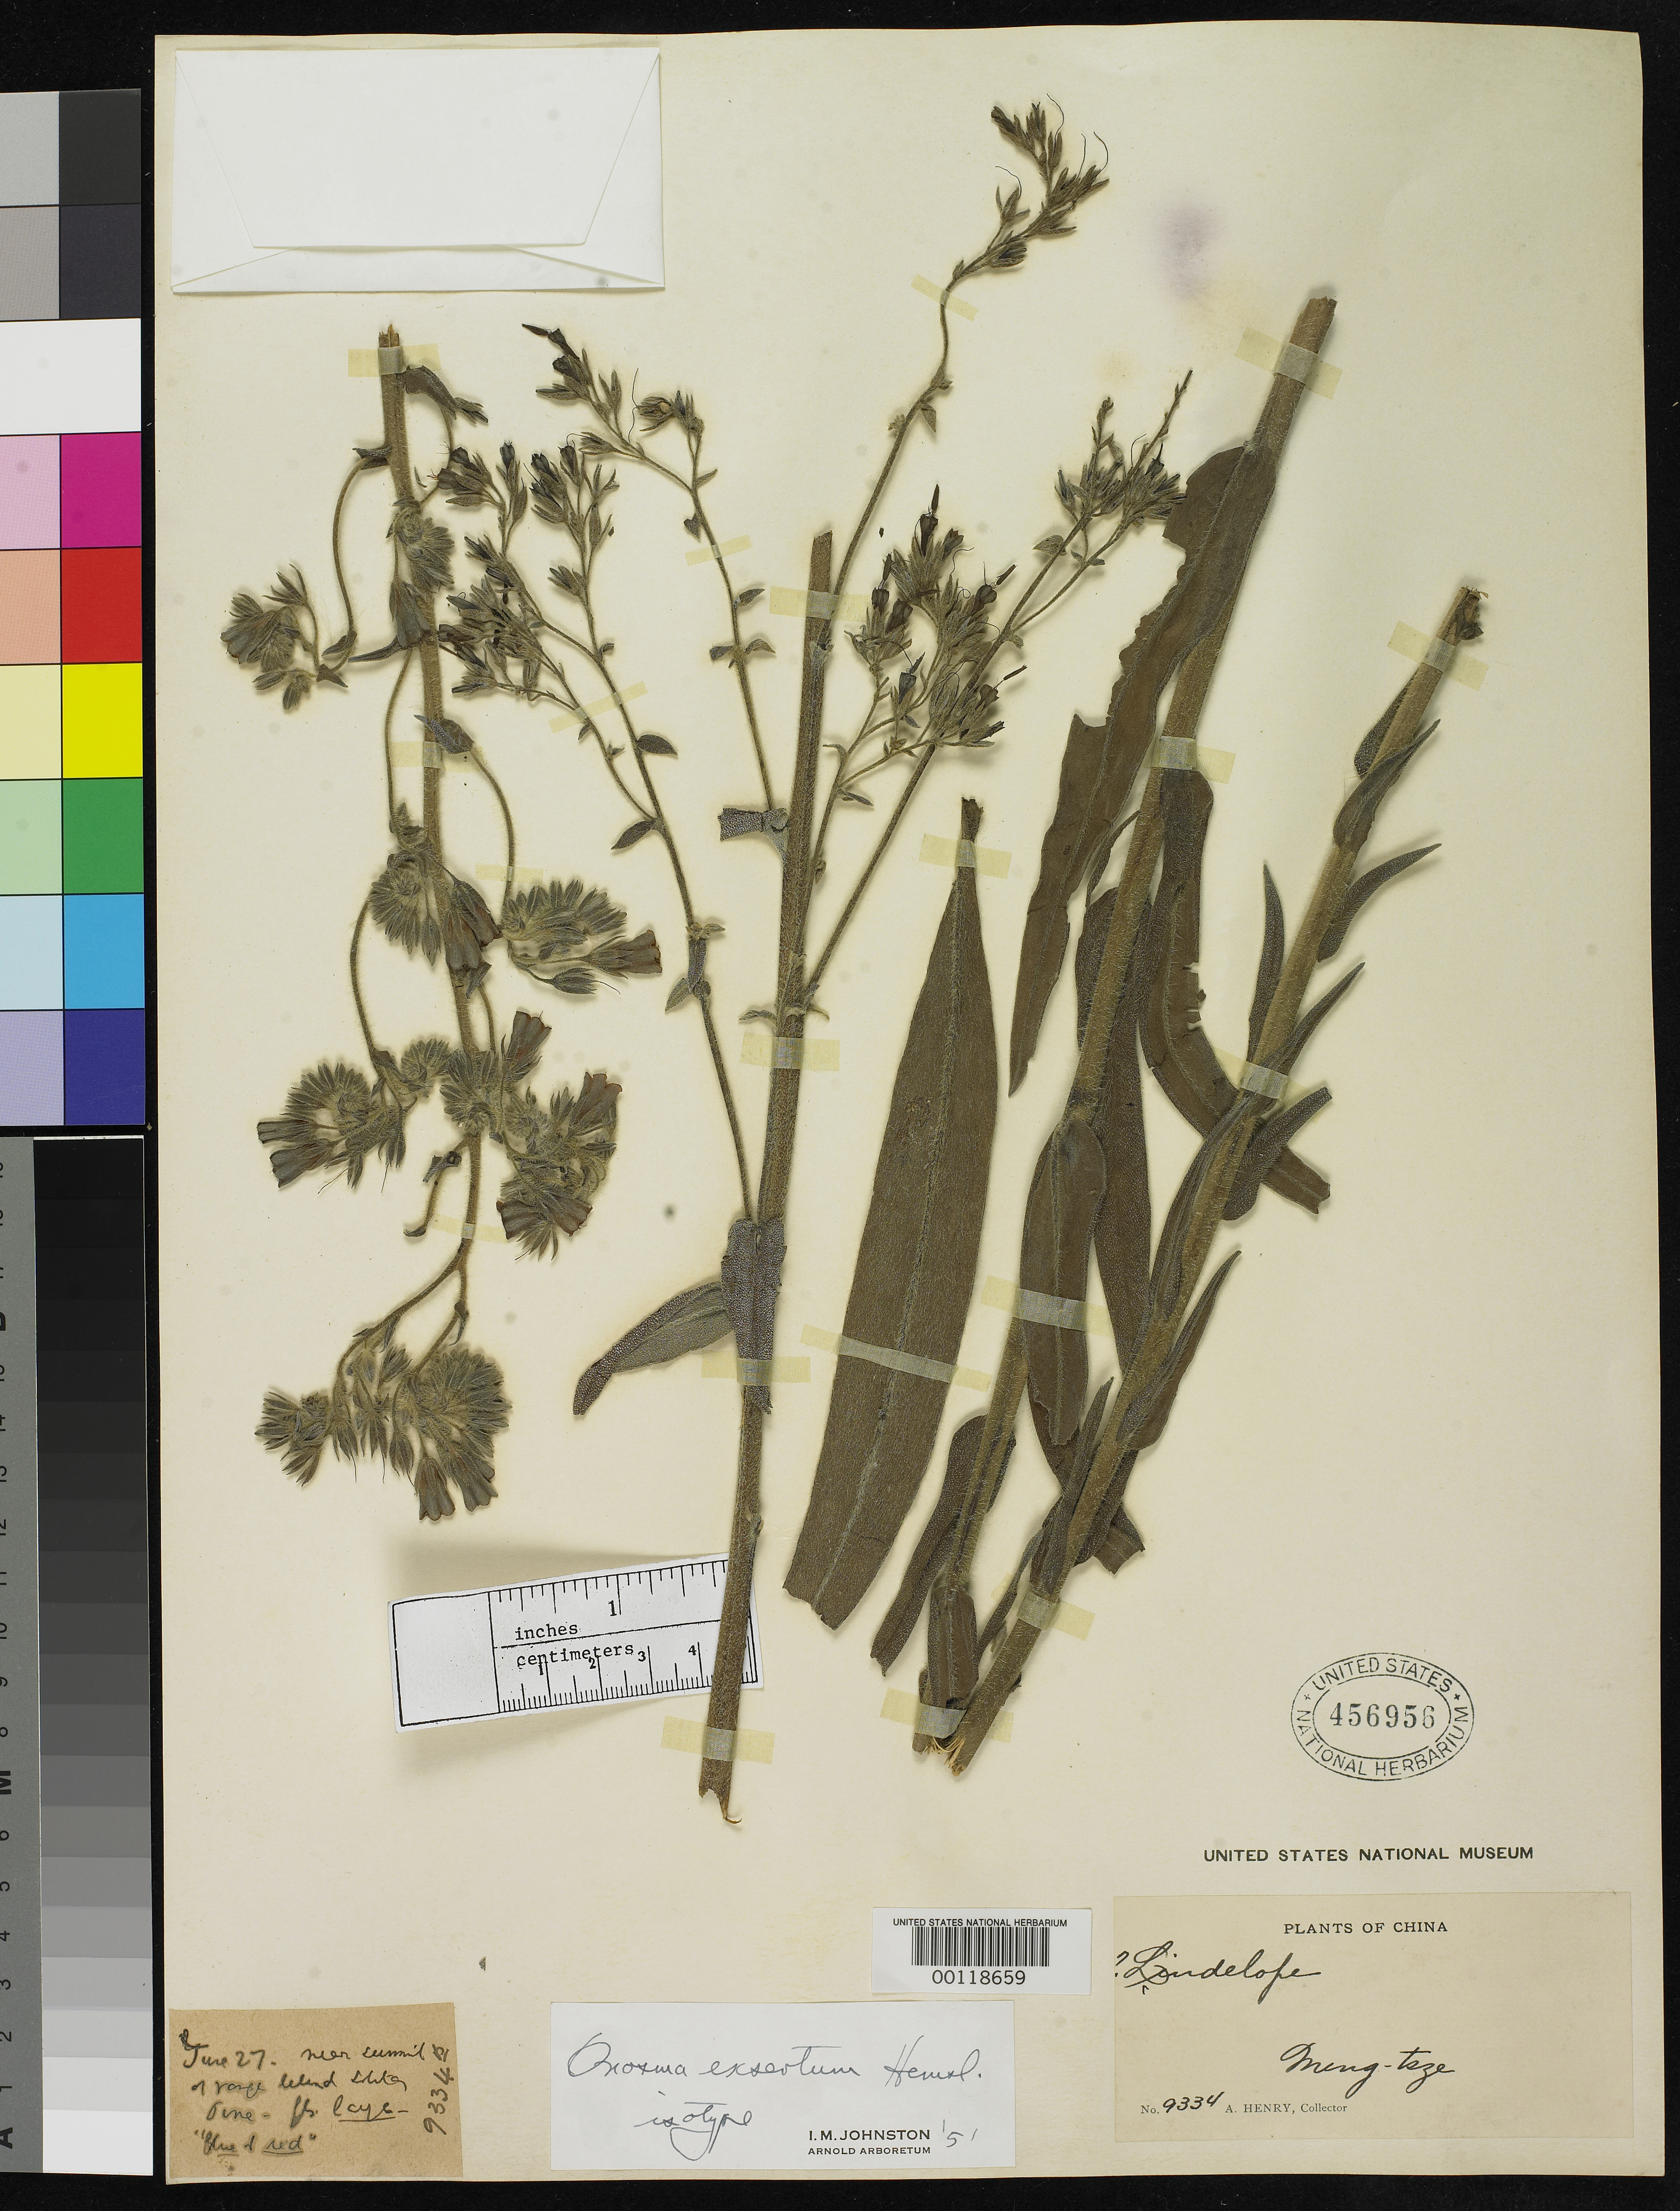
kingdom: Plantae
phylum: Tracheophyta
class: Magnoliopsida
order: Boraginales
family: Boraginaceae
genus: Onosma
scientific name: Onosma exsertum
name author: Hemsl.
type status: Isotype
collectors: A. Henry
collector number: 9334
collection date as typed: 27 Jun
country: China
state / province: Yunnan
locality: Mengtsze.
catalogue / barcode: US 456956